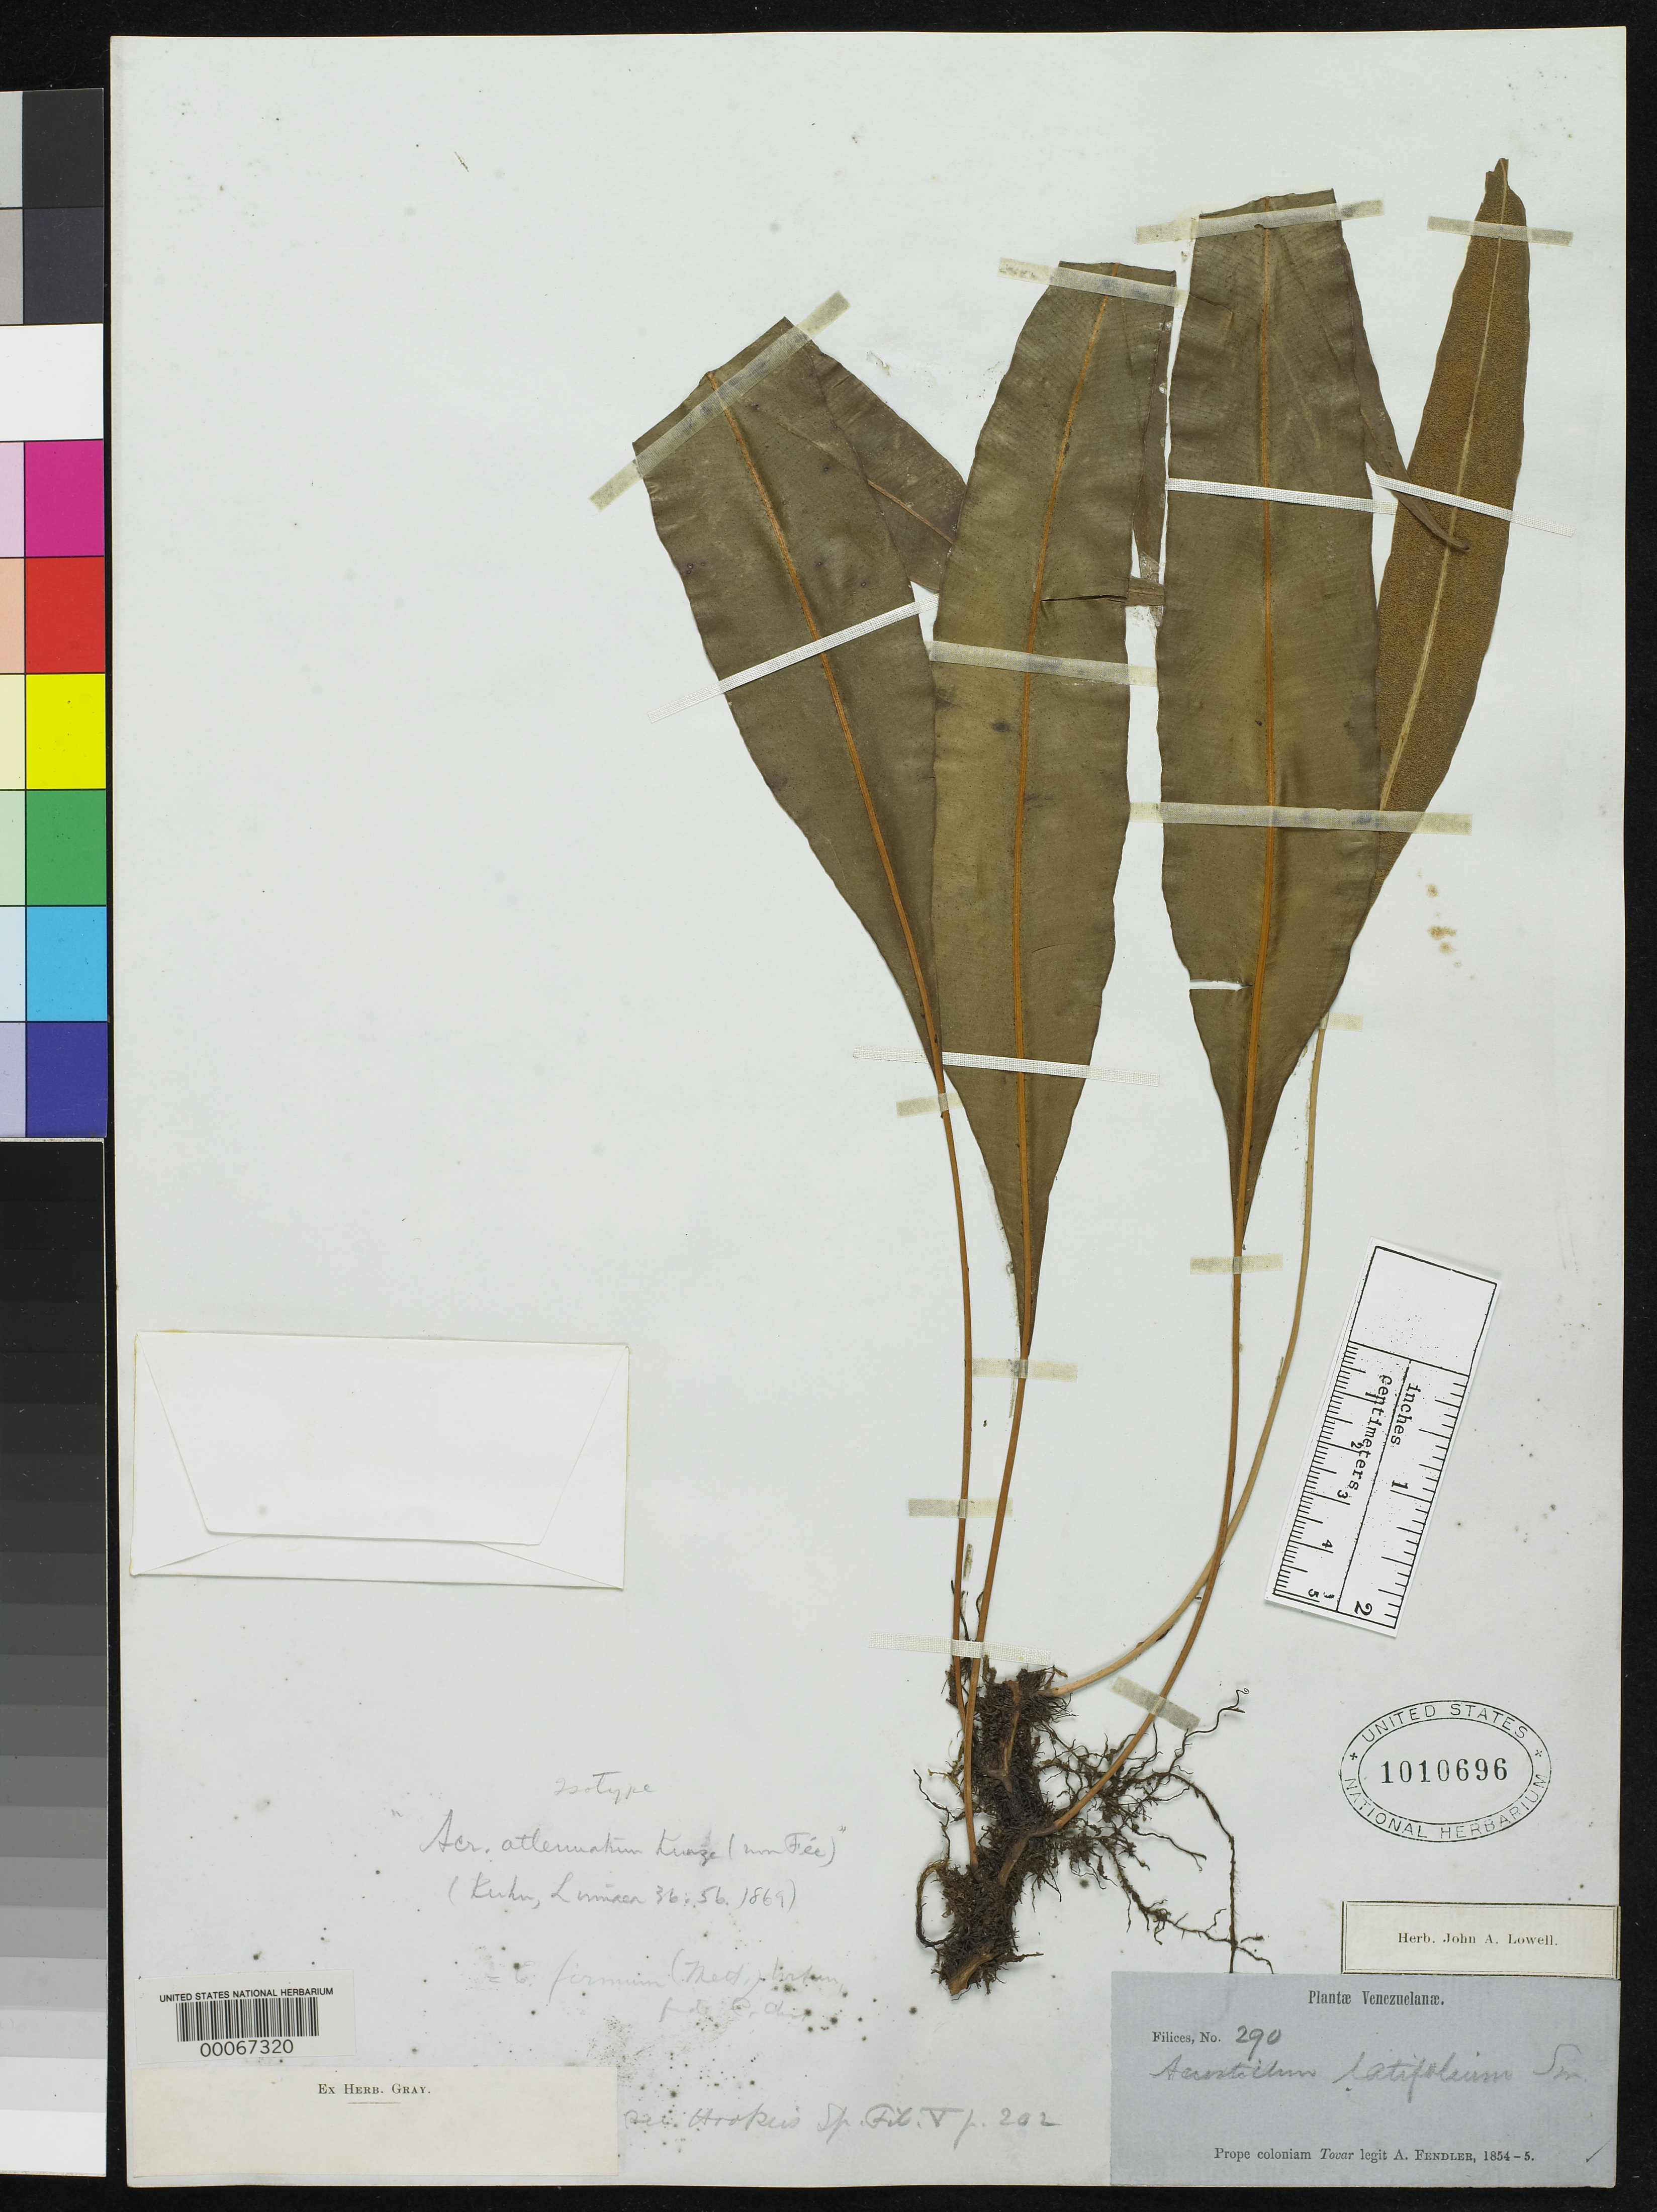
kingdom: Plantae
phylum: Tracheophyta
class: Polypodiopsida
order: Polypodiales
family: Pteridaceae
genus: Acrostichum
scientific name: Acrostichum attenuatum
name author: Kunze ex Kuhn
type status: Type Collection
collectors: A. Fendler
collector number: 290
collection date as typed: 1854 to -- --- 1855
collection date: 1854/1855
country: Venezuela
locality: Prope Coloniam Tovar.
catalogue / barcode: US 1010696